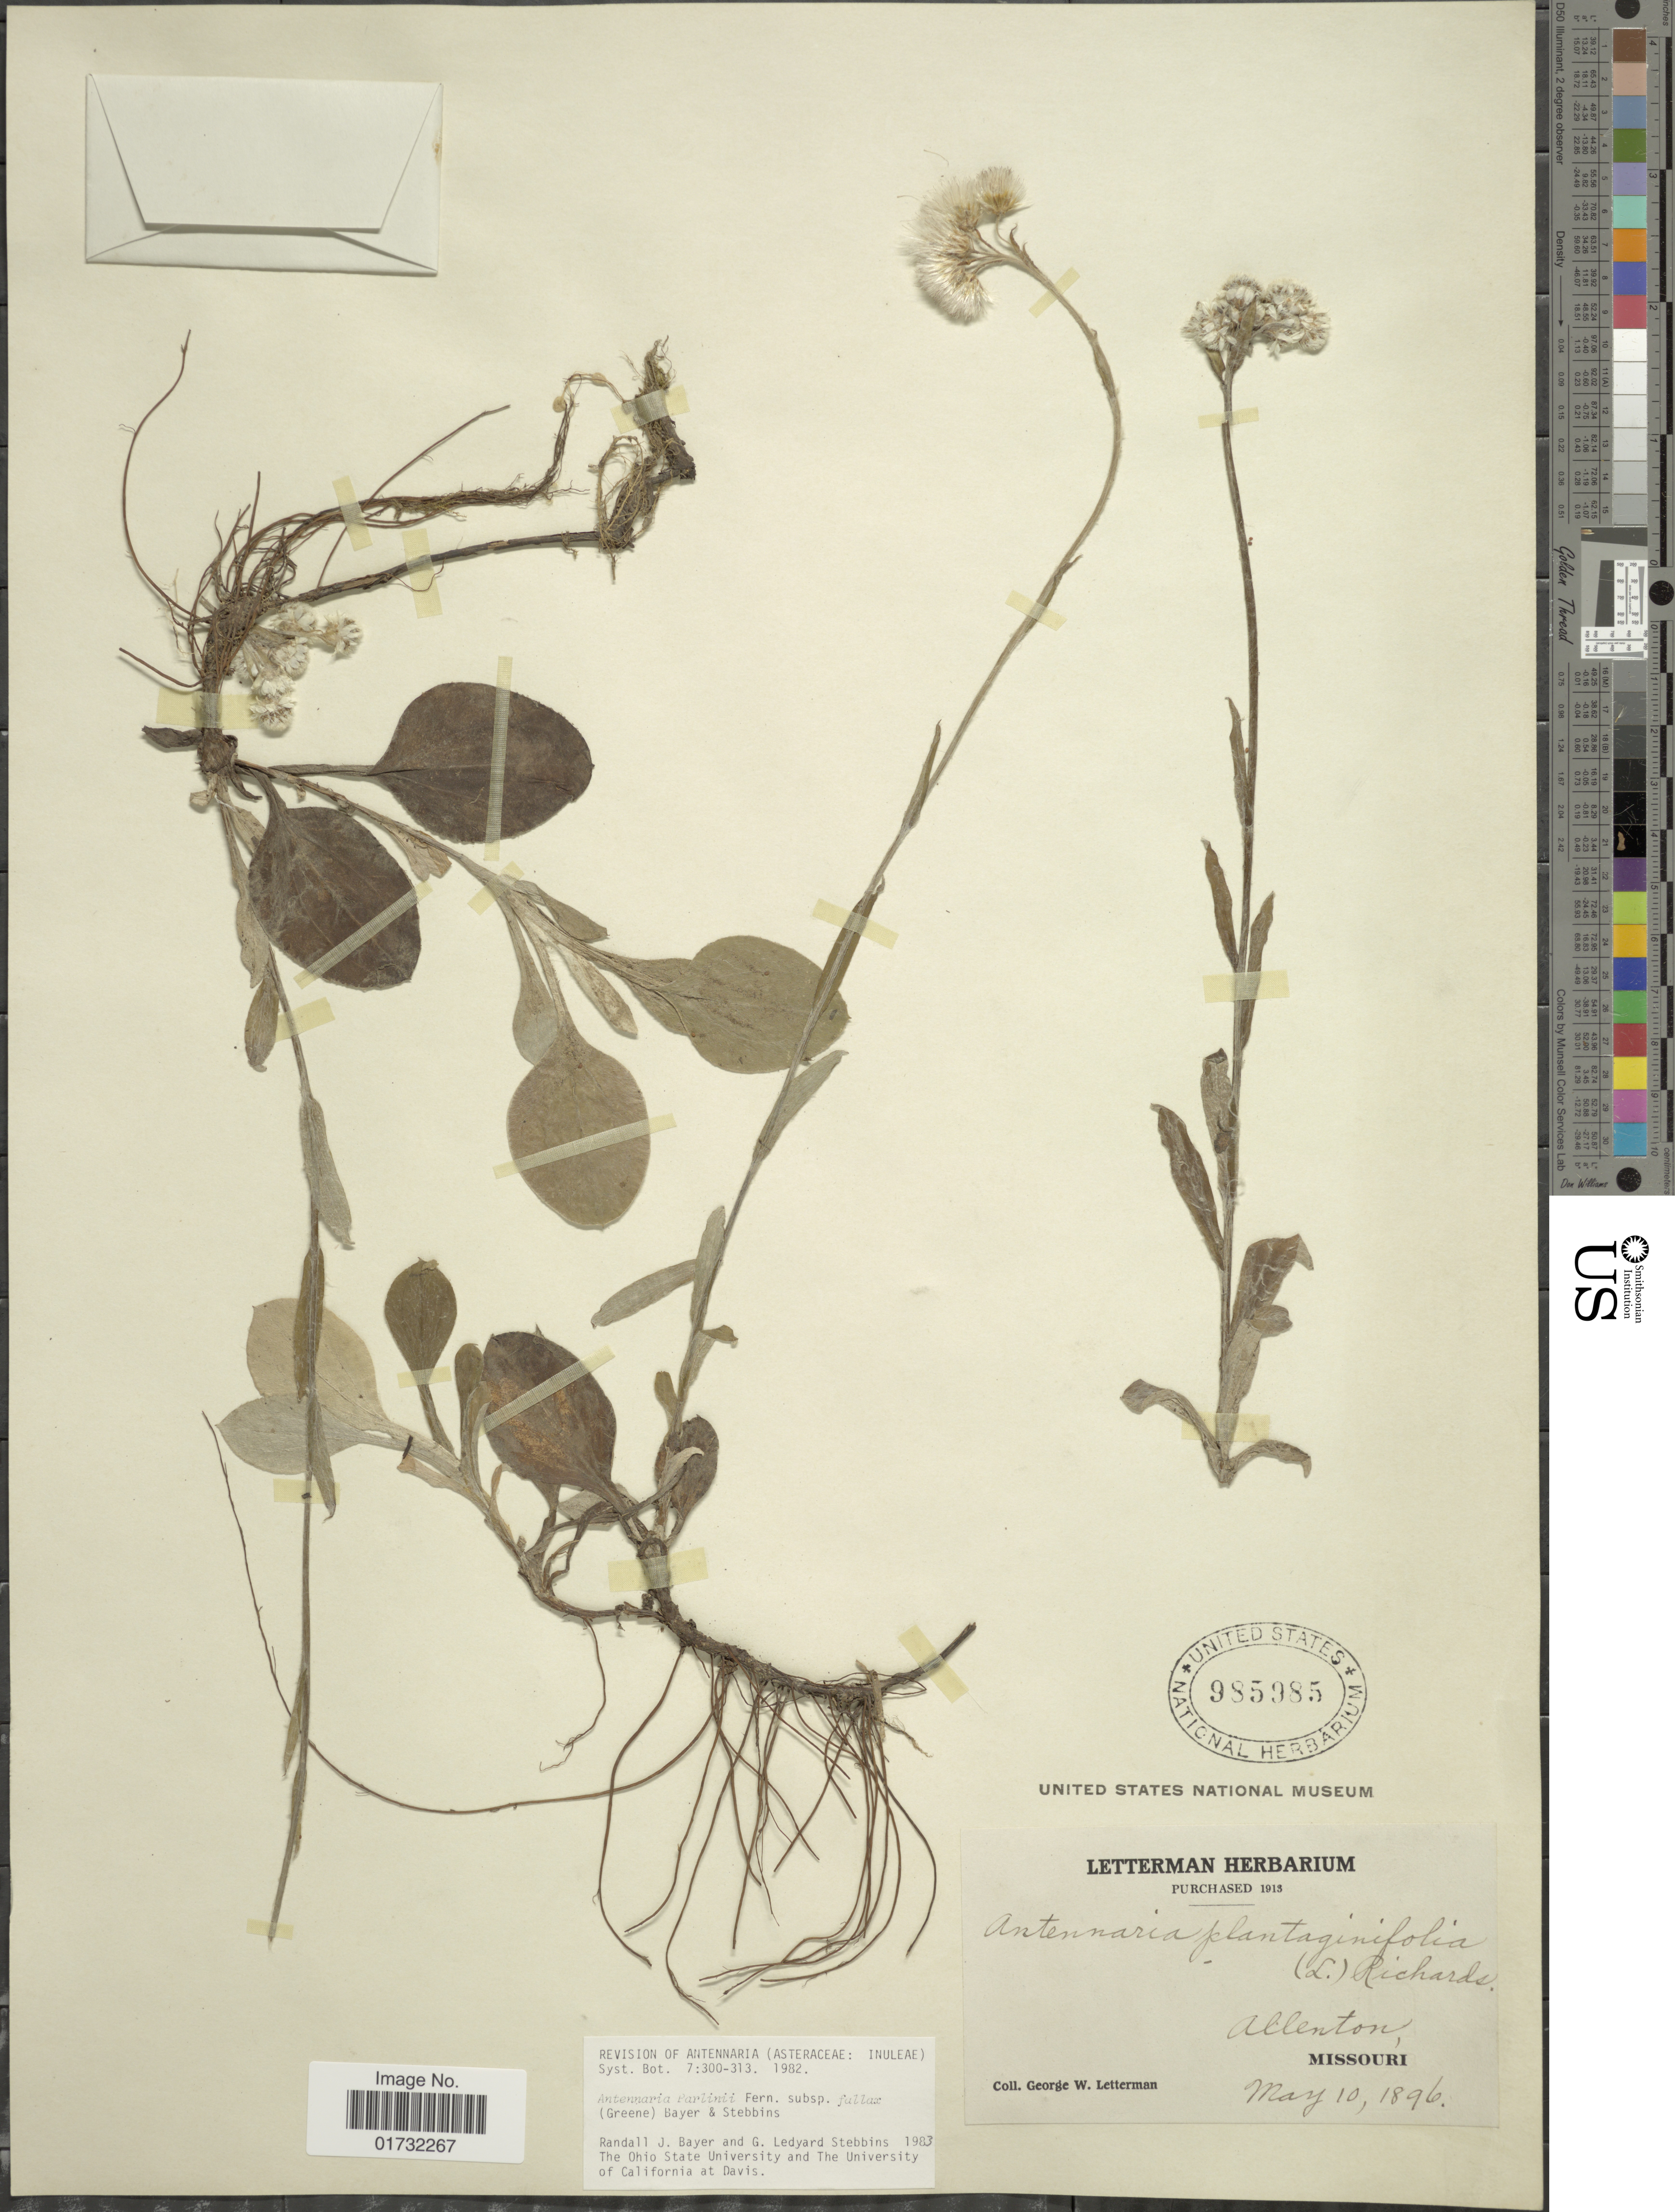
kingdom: Plantae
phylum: Tracheophyta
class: Magnoliopsida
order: Asterales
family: Asteraceae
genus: Antennaria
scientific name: Antennaria parlinii subsp. fallax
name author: (Greene) R.J. Bayer & Stebbins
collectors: G. W. Letterman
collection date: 1896-05-10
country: United States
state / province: Missouri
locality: Allenton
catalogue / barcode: US 985985